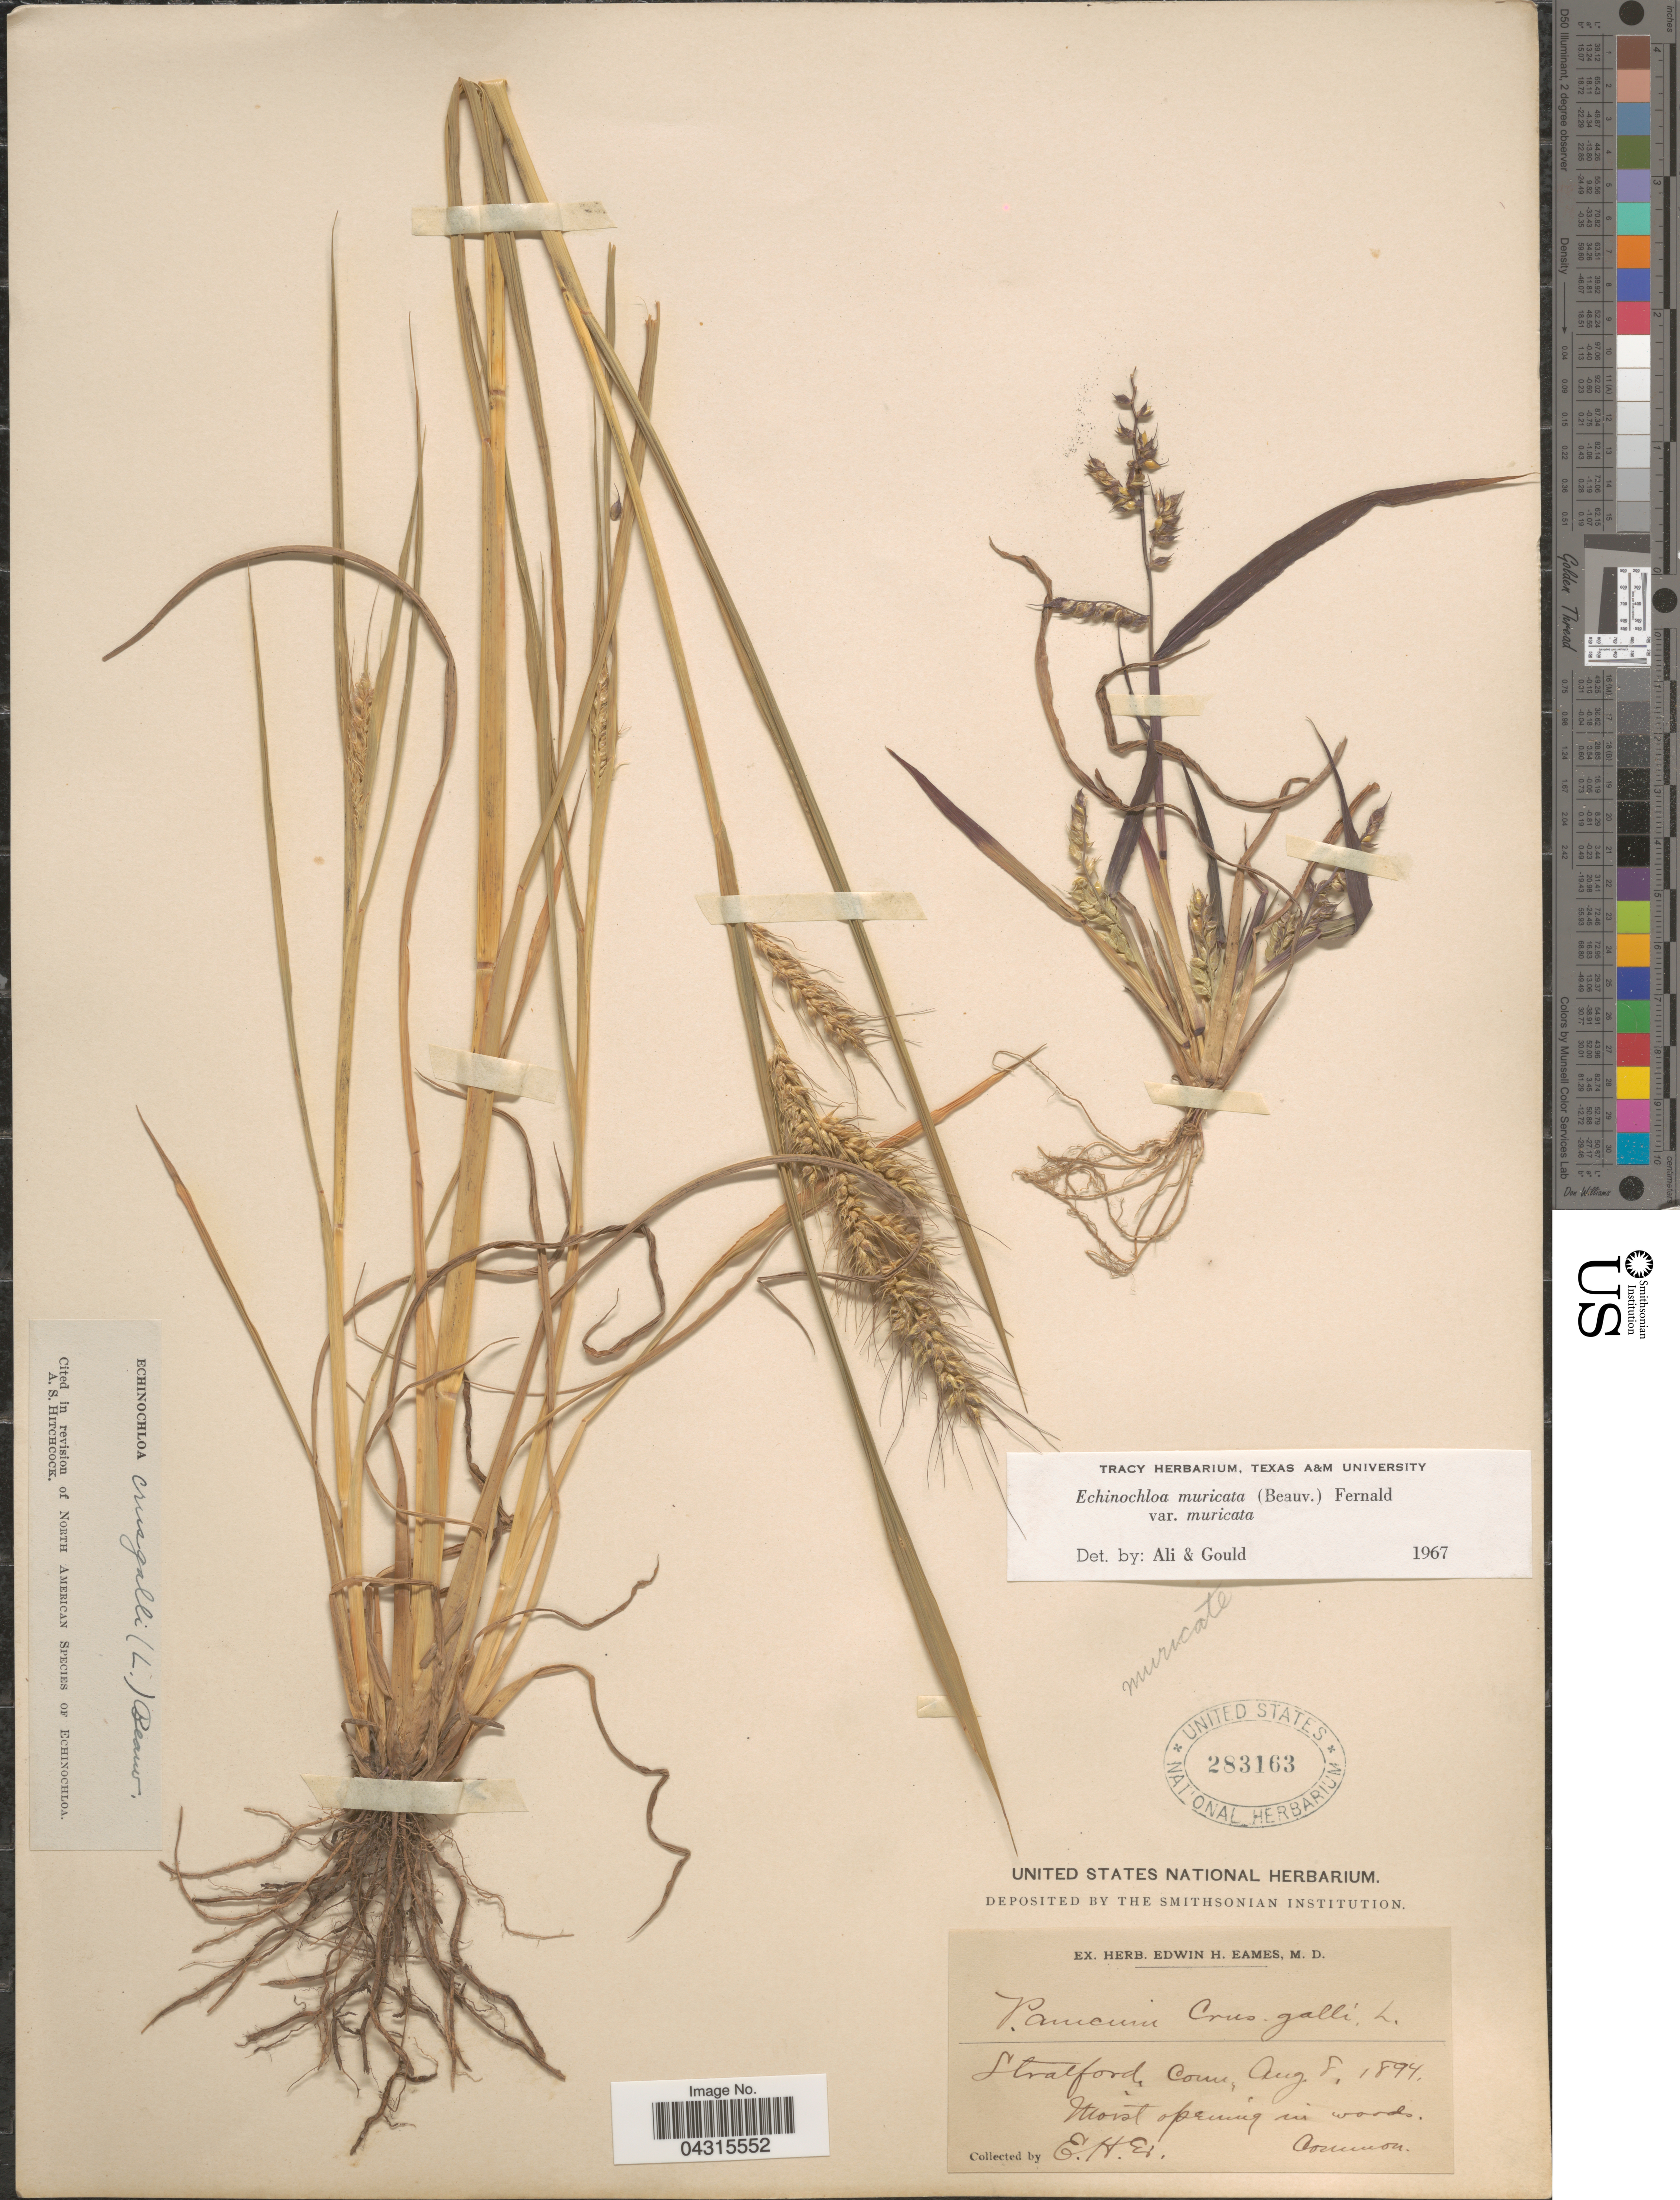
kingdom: Plantae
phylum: Tracheophyta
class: Liliopsida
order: Poales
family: Poaceae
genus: Echinochloa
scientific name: Echinochloa muricata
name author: (P. Beauv.) Fernald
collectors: E. H. Eames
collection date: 1894-08-08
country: United States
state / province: Connecticut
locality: Stratford.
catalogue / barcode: US 283163